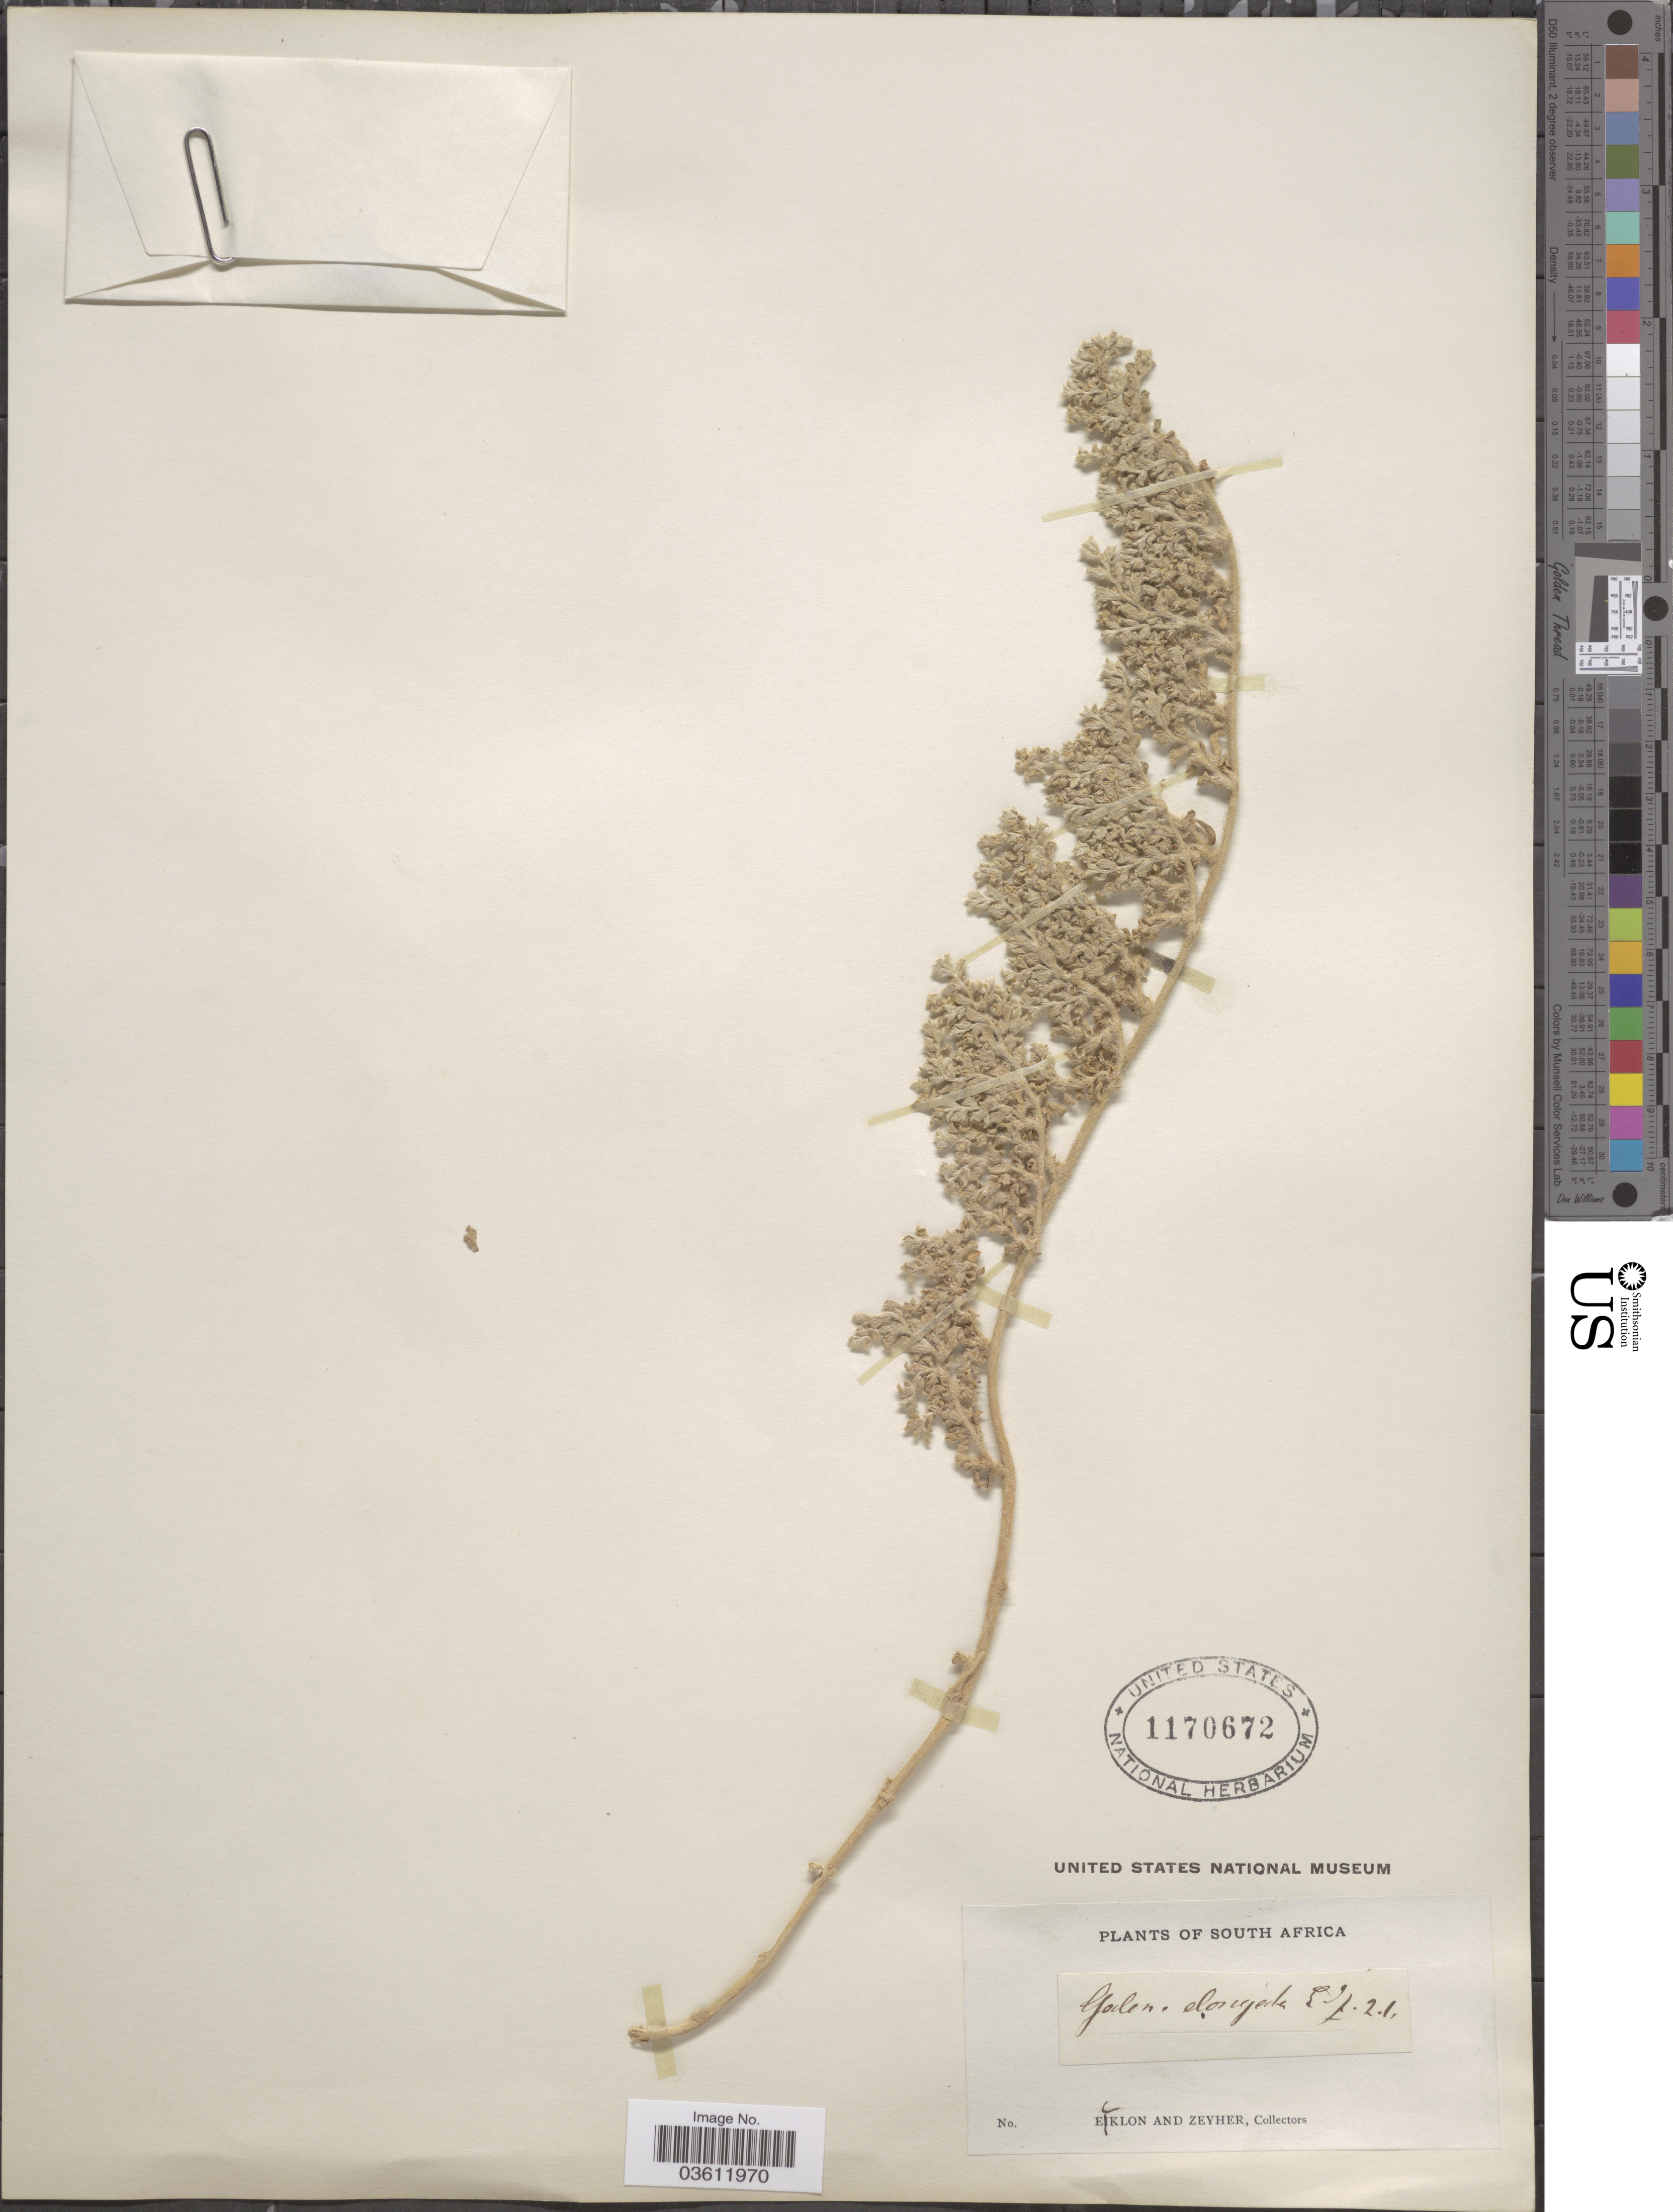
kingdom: Plantae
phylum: Tracheophyta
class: Magnoliopsida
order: Caryophyllales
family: Aizoaceae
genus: Aizoon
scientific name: Aizoon secundum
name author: L. f.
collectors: -. Ecklon & -. Zeyher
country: South Africa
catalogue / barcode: US 1170672